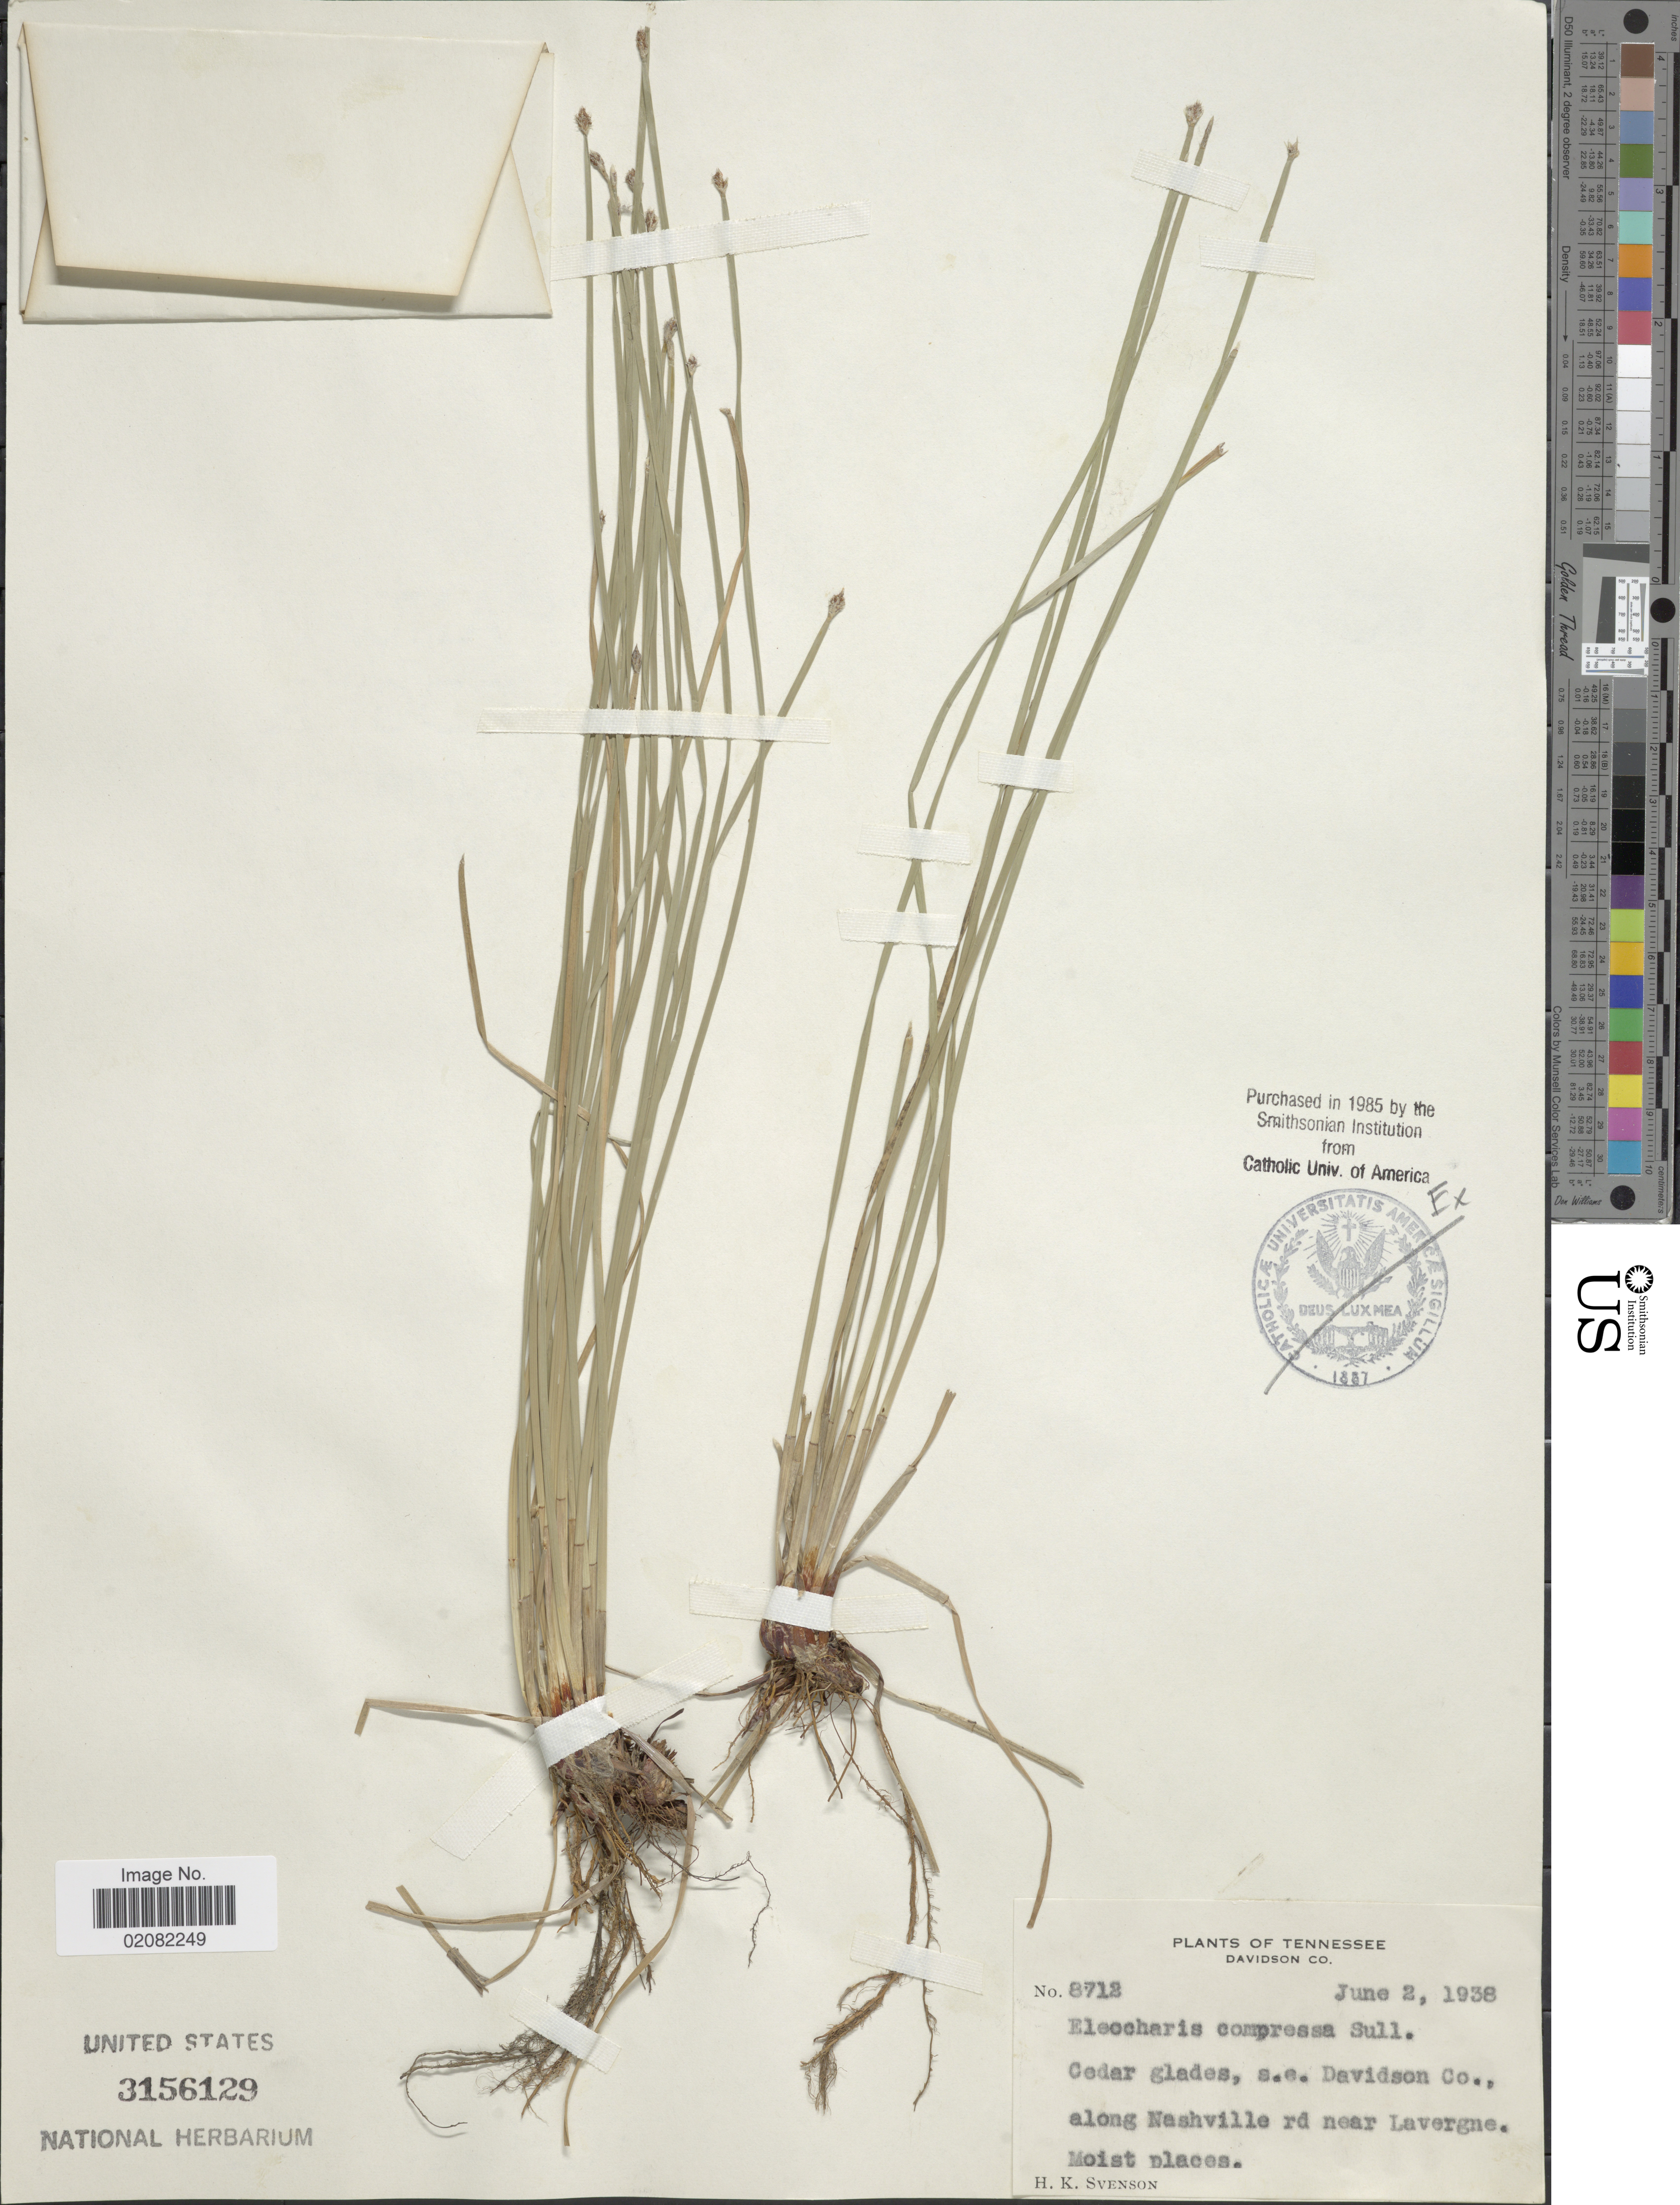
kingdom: Plantae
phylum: Tracheophyta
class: Liliopsida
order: Poales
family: Cyperaceae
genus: Eleocharis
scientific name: Eleocharis compressa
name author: Sull.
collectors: H. K. Svenson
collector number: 8712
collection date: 1938-06-02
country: United States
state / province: Tennessee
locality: Davidson Co., Cedar glades, s.e. Davidson Co., along Nashville rd near Lavergne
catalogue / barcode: US 3156129